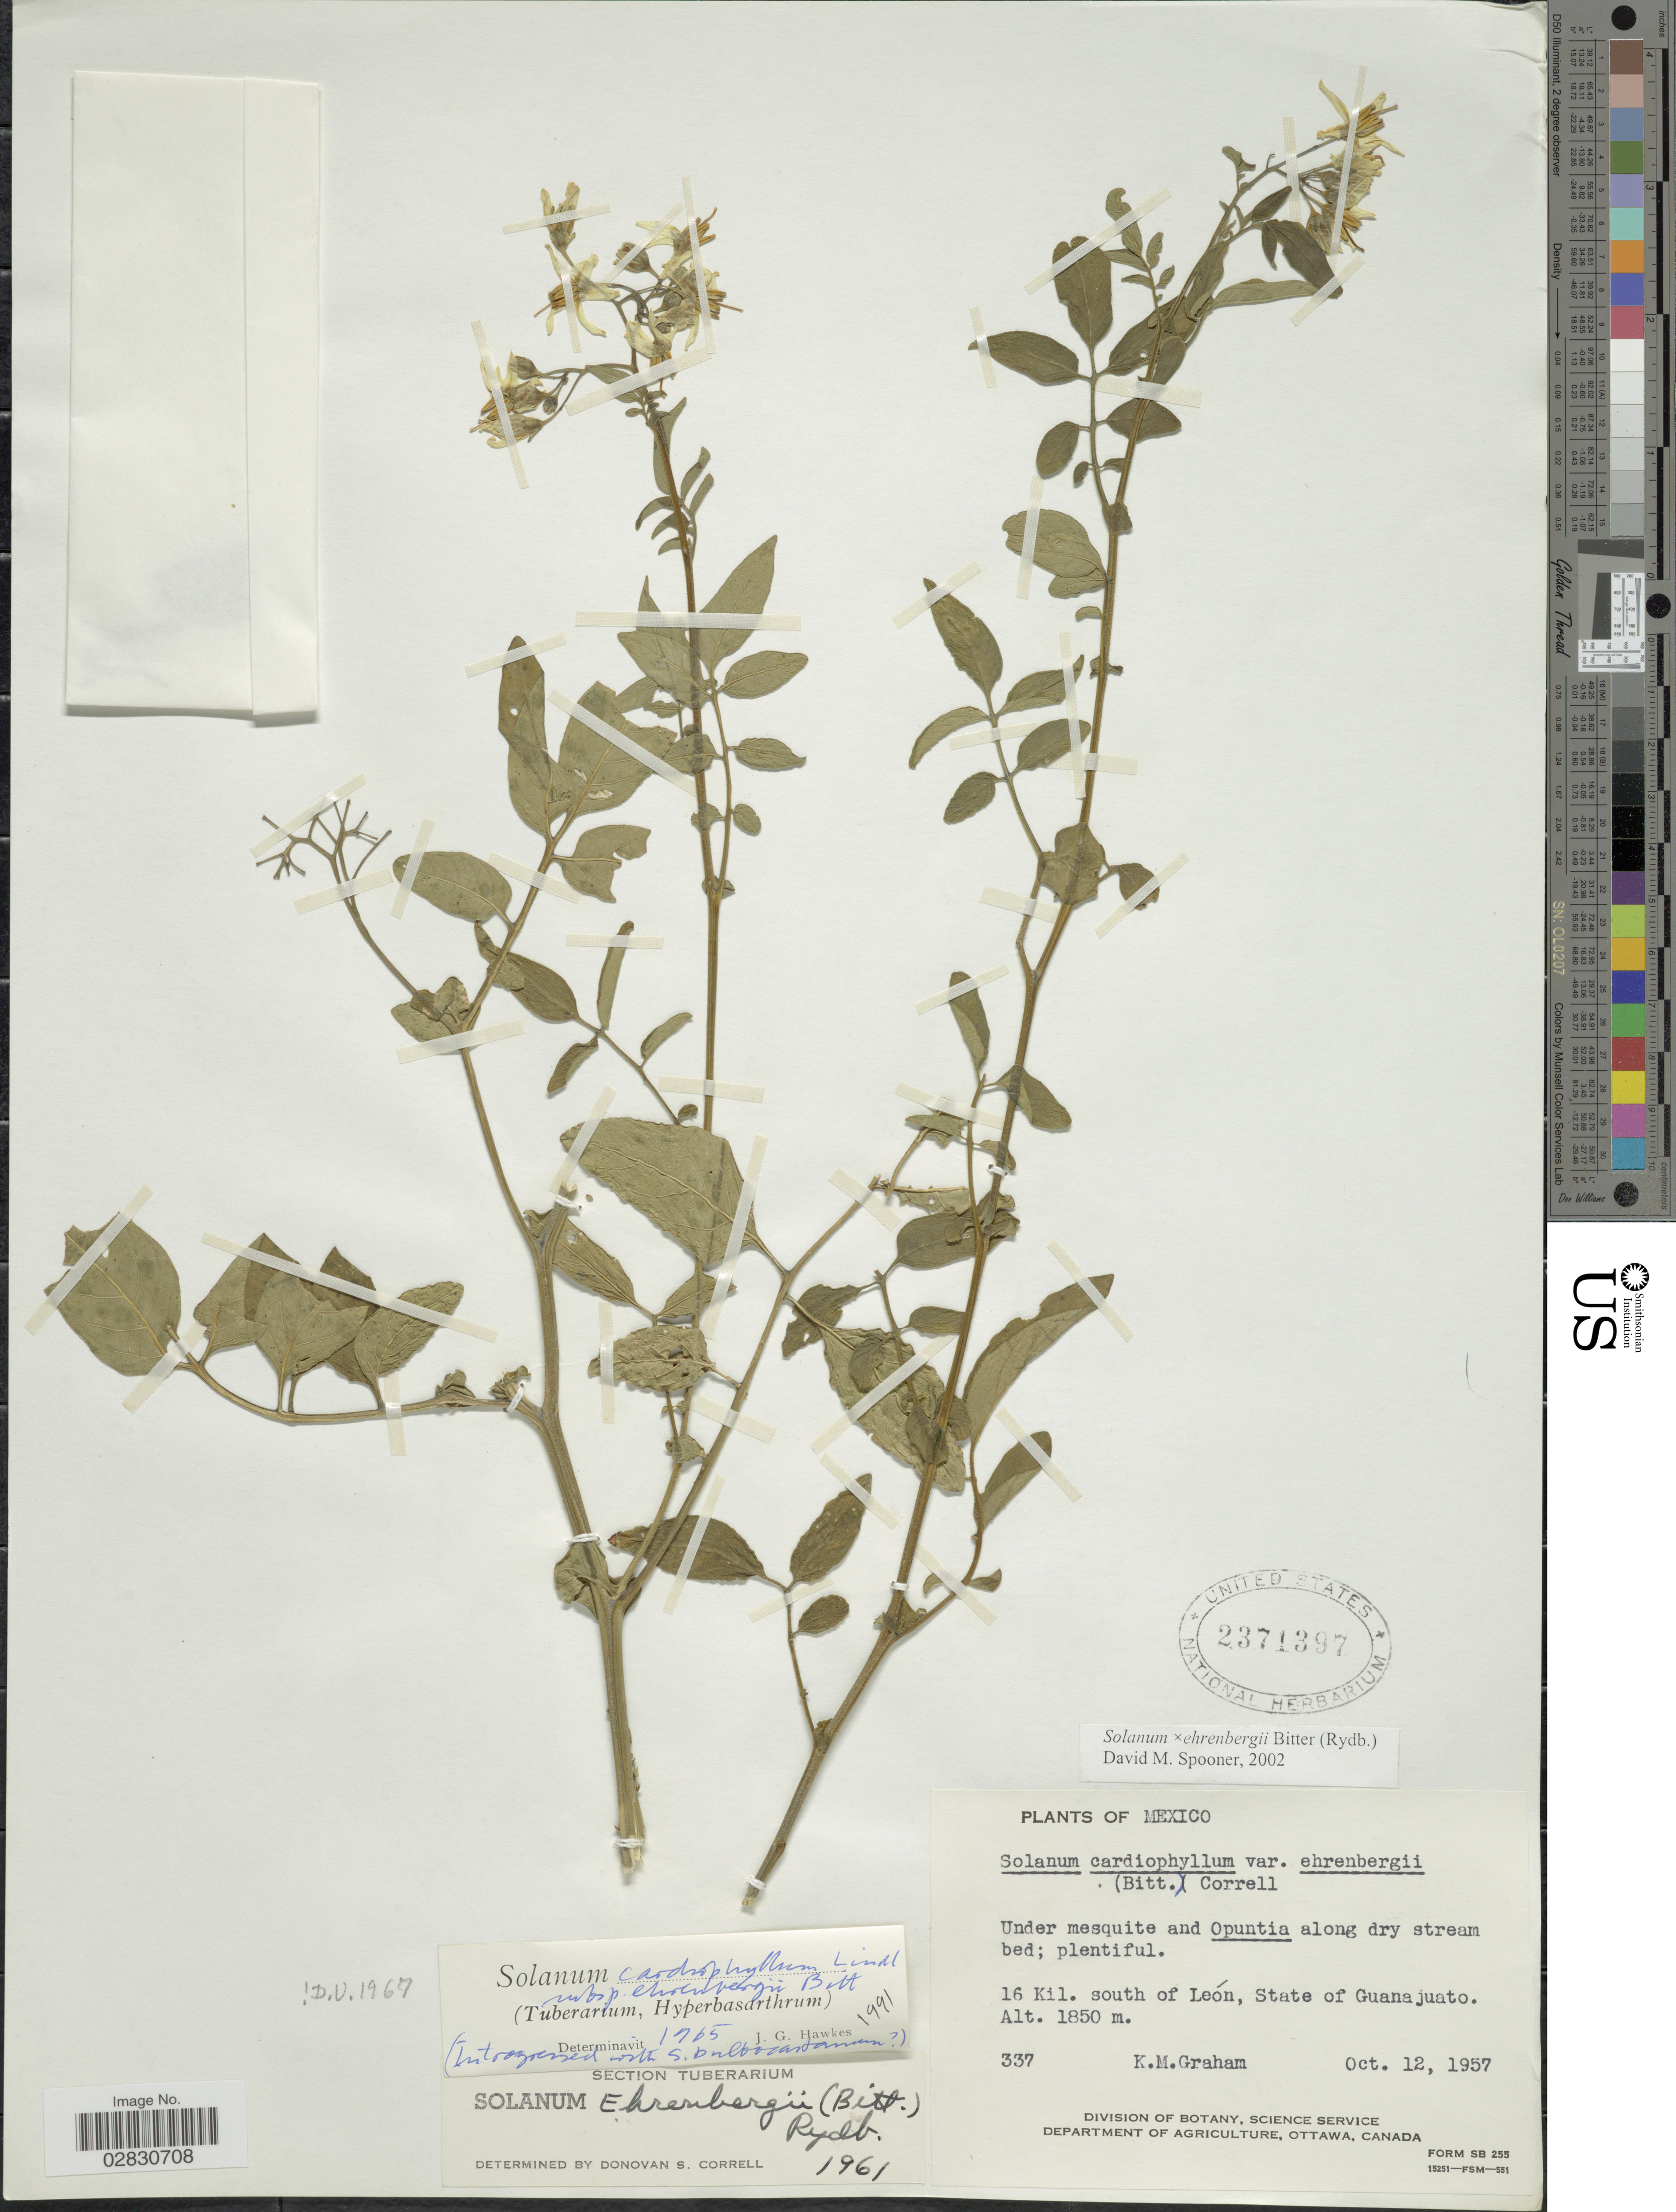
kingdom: Plantae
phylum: Tracheophyta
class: Magnoliopsida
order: Solanales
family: Solanaceae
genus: Solanum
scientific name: Solanum ehrenbergii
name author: Rydb.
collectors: Graham, K. M.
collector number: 337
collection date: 1957-10-12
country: Mexico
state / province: Guanajuato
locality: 16 Kil. south of León, State of Guanajuato.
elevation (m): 1850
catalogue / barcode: US 2371397